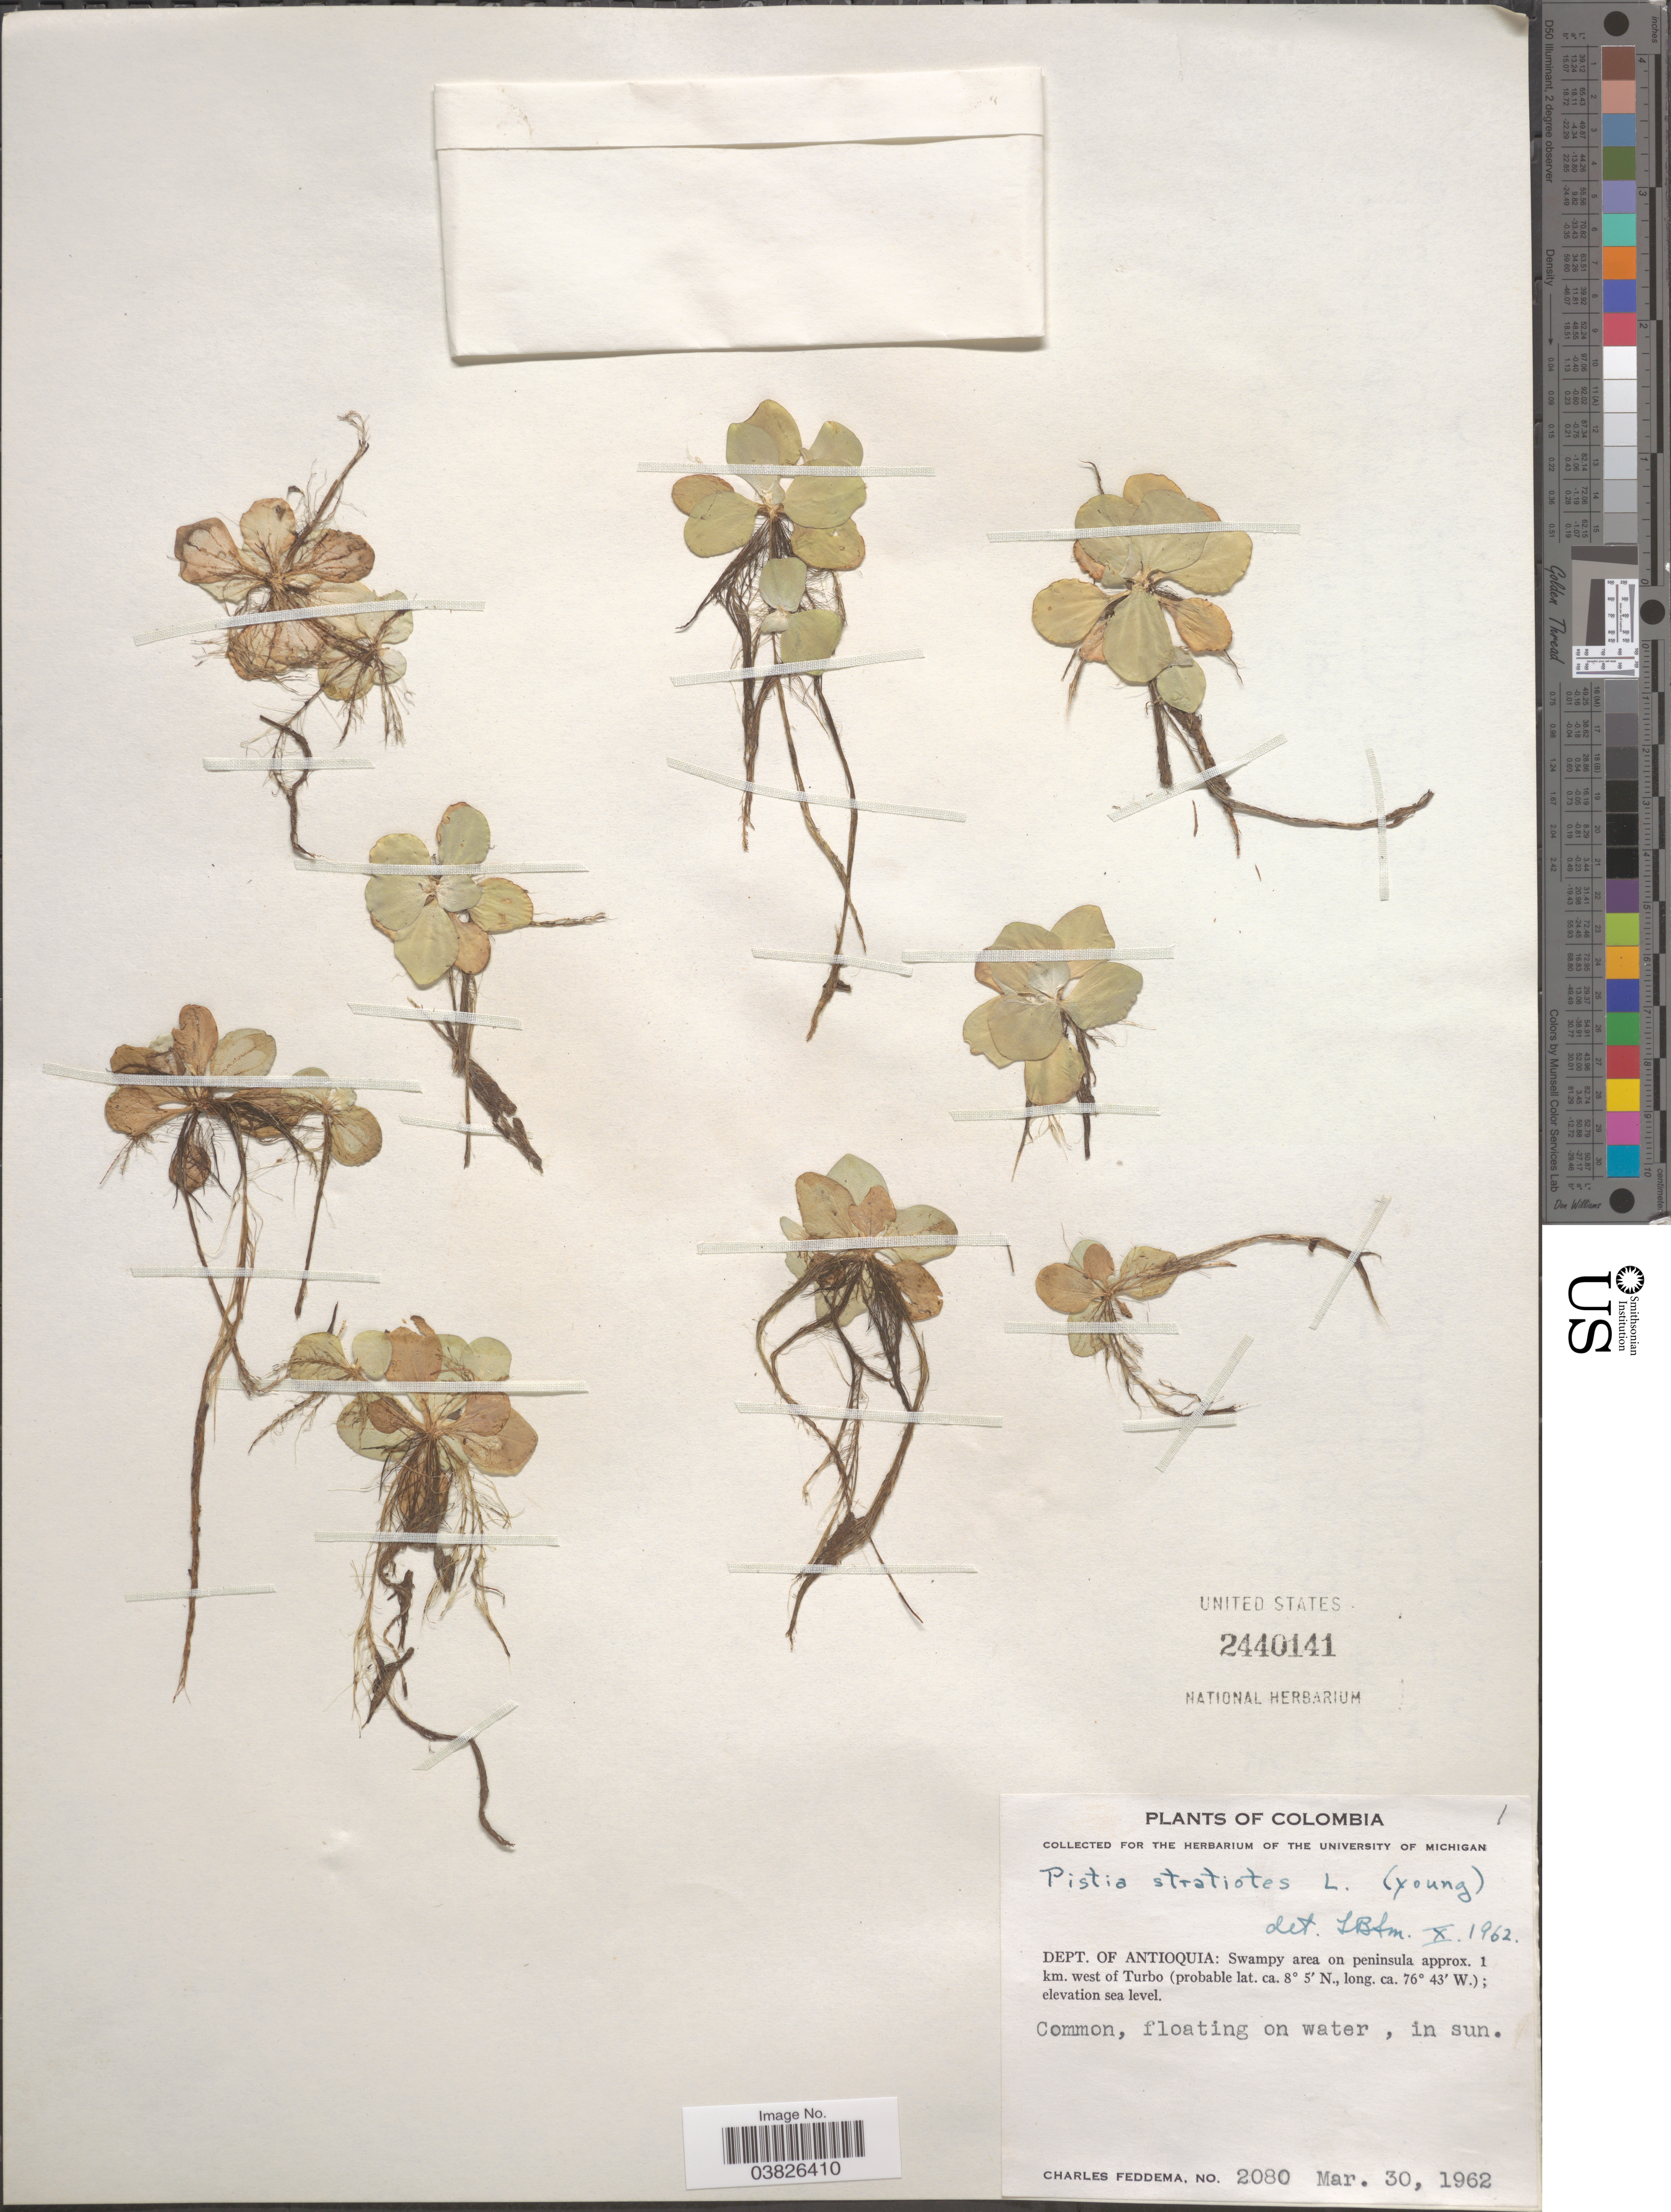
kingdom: Plantae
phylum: Tracheophyta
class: Liliopsida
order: Alismatales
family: Araceae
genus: Pistia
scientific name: Pistia stratiotes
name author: L.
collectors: C. Feddema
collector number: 2080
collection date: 1962-03-30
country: Colombia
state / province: Antioquia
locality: Dept. of Antioquia: Swampy area on peninsula approx. 1 km. west of Turbo.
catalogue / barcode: US 2440141